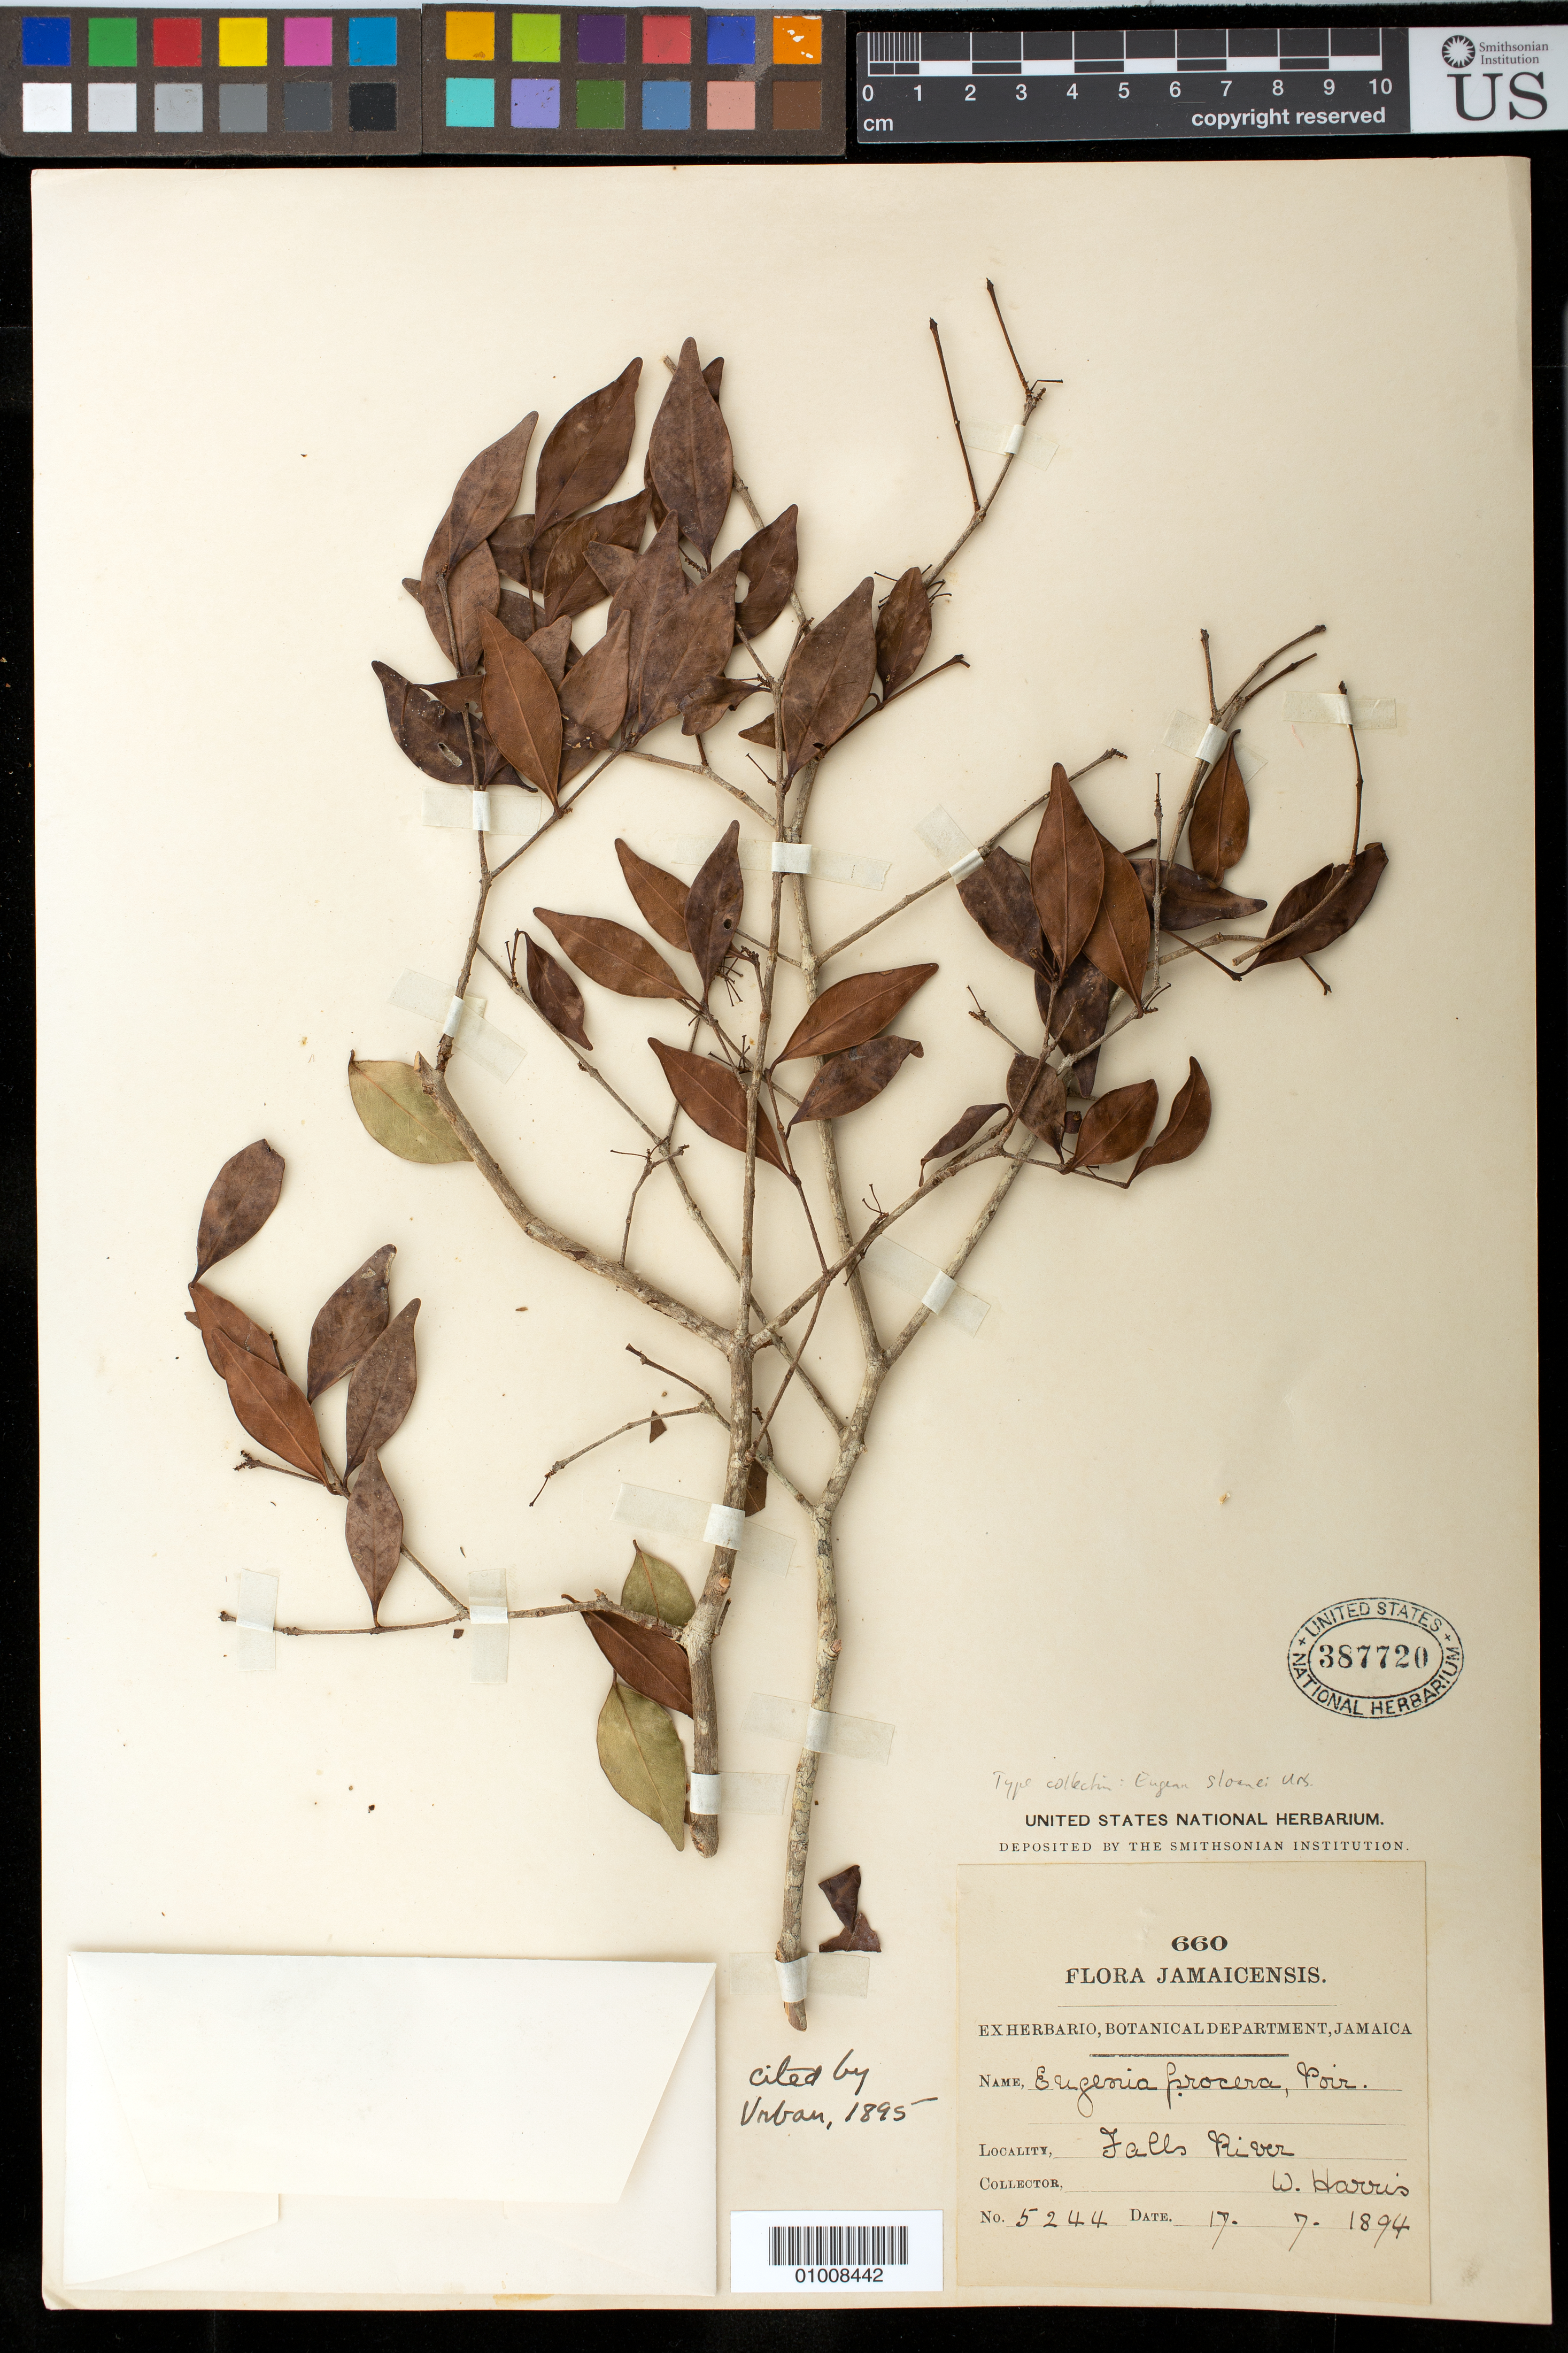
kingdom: Plantae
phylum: Tracheophyta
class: Magnoliopsida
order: Myrtales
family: Myrtaceae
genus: Eugenia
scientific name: Eugenia sloanei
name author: Urb.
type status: Isotype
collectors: W. Harris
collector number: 5244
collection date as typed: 17 Jul 1894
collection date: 1894-07-17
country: Jamaica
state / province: Portland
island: Jamaica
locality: Falls River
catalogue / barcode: US 387720